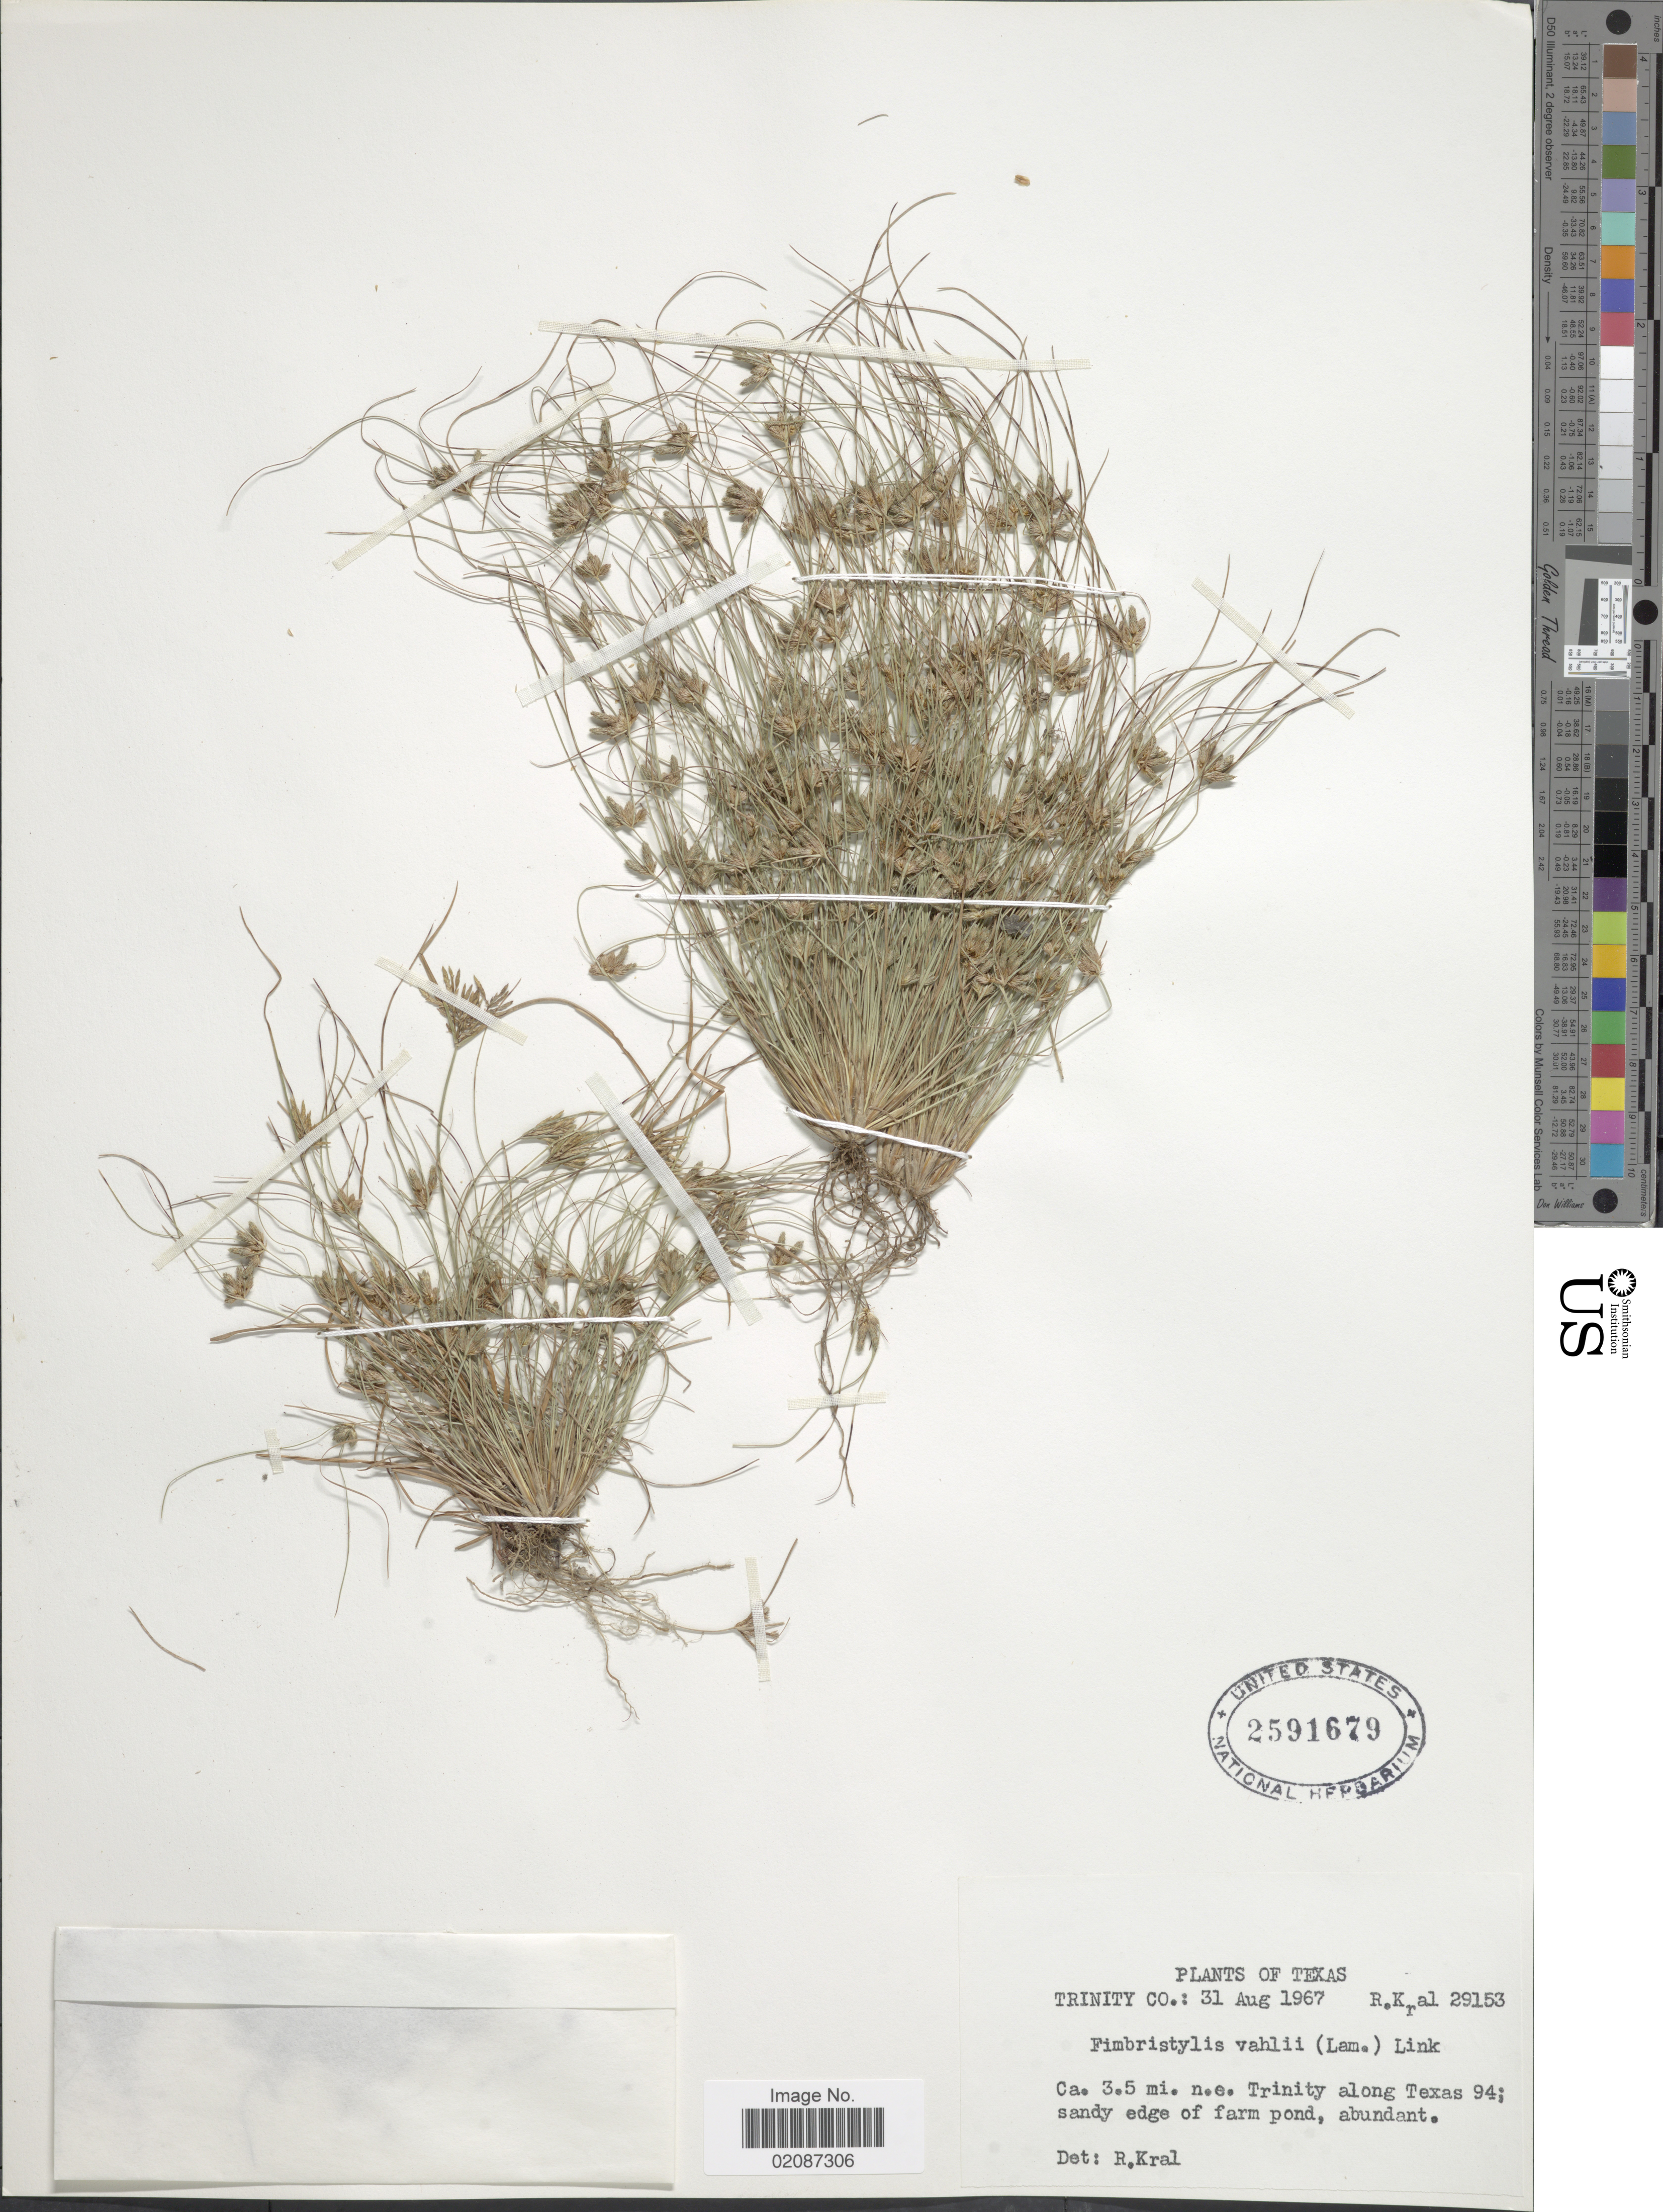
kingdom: Plantae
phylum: Tracheophyta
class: Liliopsida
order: Poales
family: Cyperaceae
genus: Fimbristylis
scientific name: Fimbristylis vahlii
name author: (Lam.) Link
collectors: R. Kral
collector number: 29153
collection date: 1967-08-31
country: United States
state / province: Texas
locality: Trinity Co.: ca. 3. 5 mi. n.e. Trinity along Texas 94; sandy edge of farm pond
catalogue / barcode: US 2591679